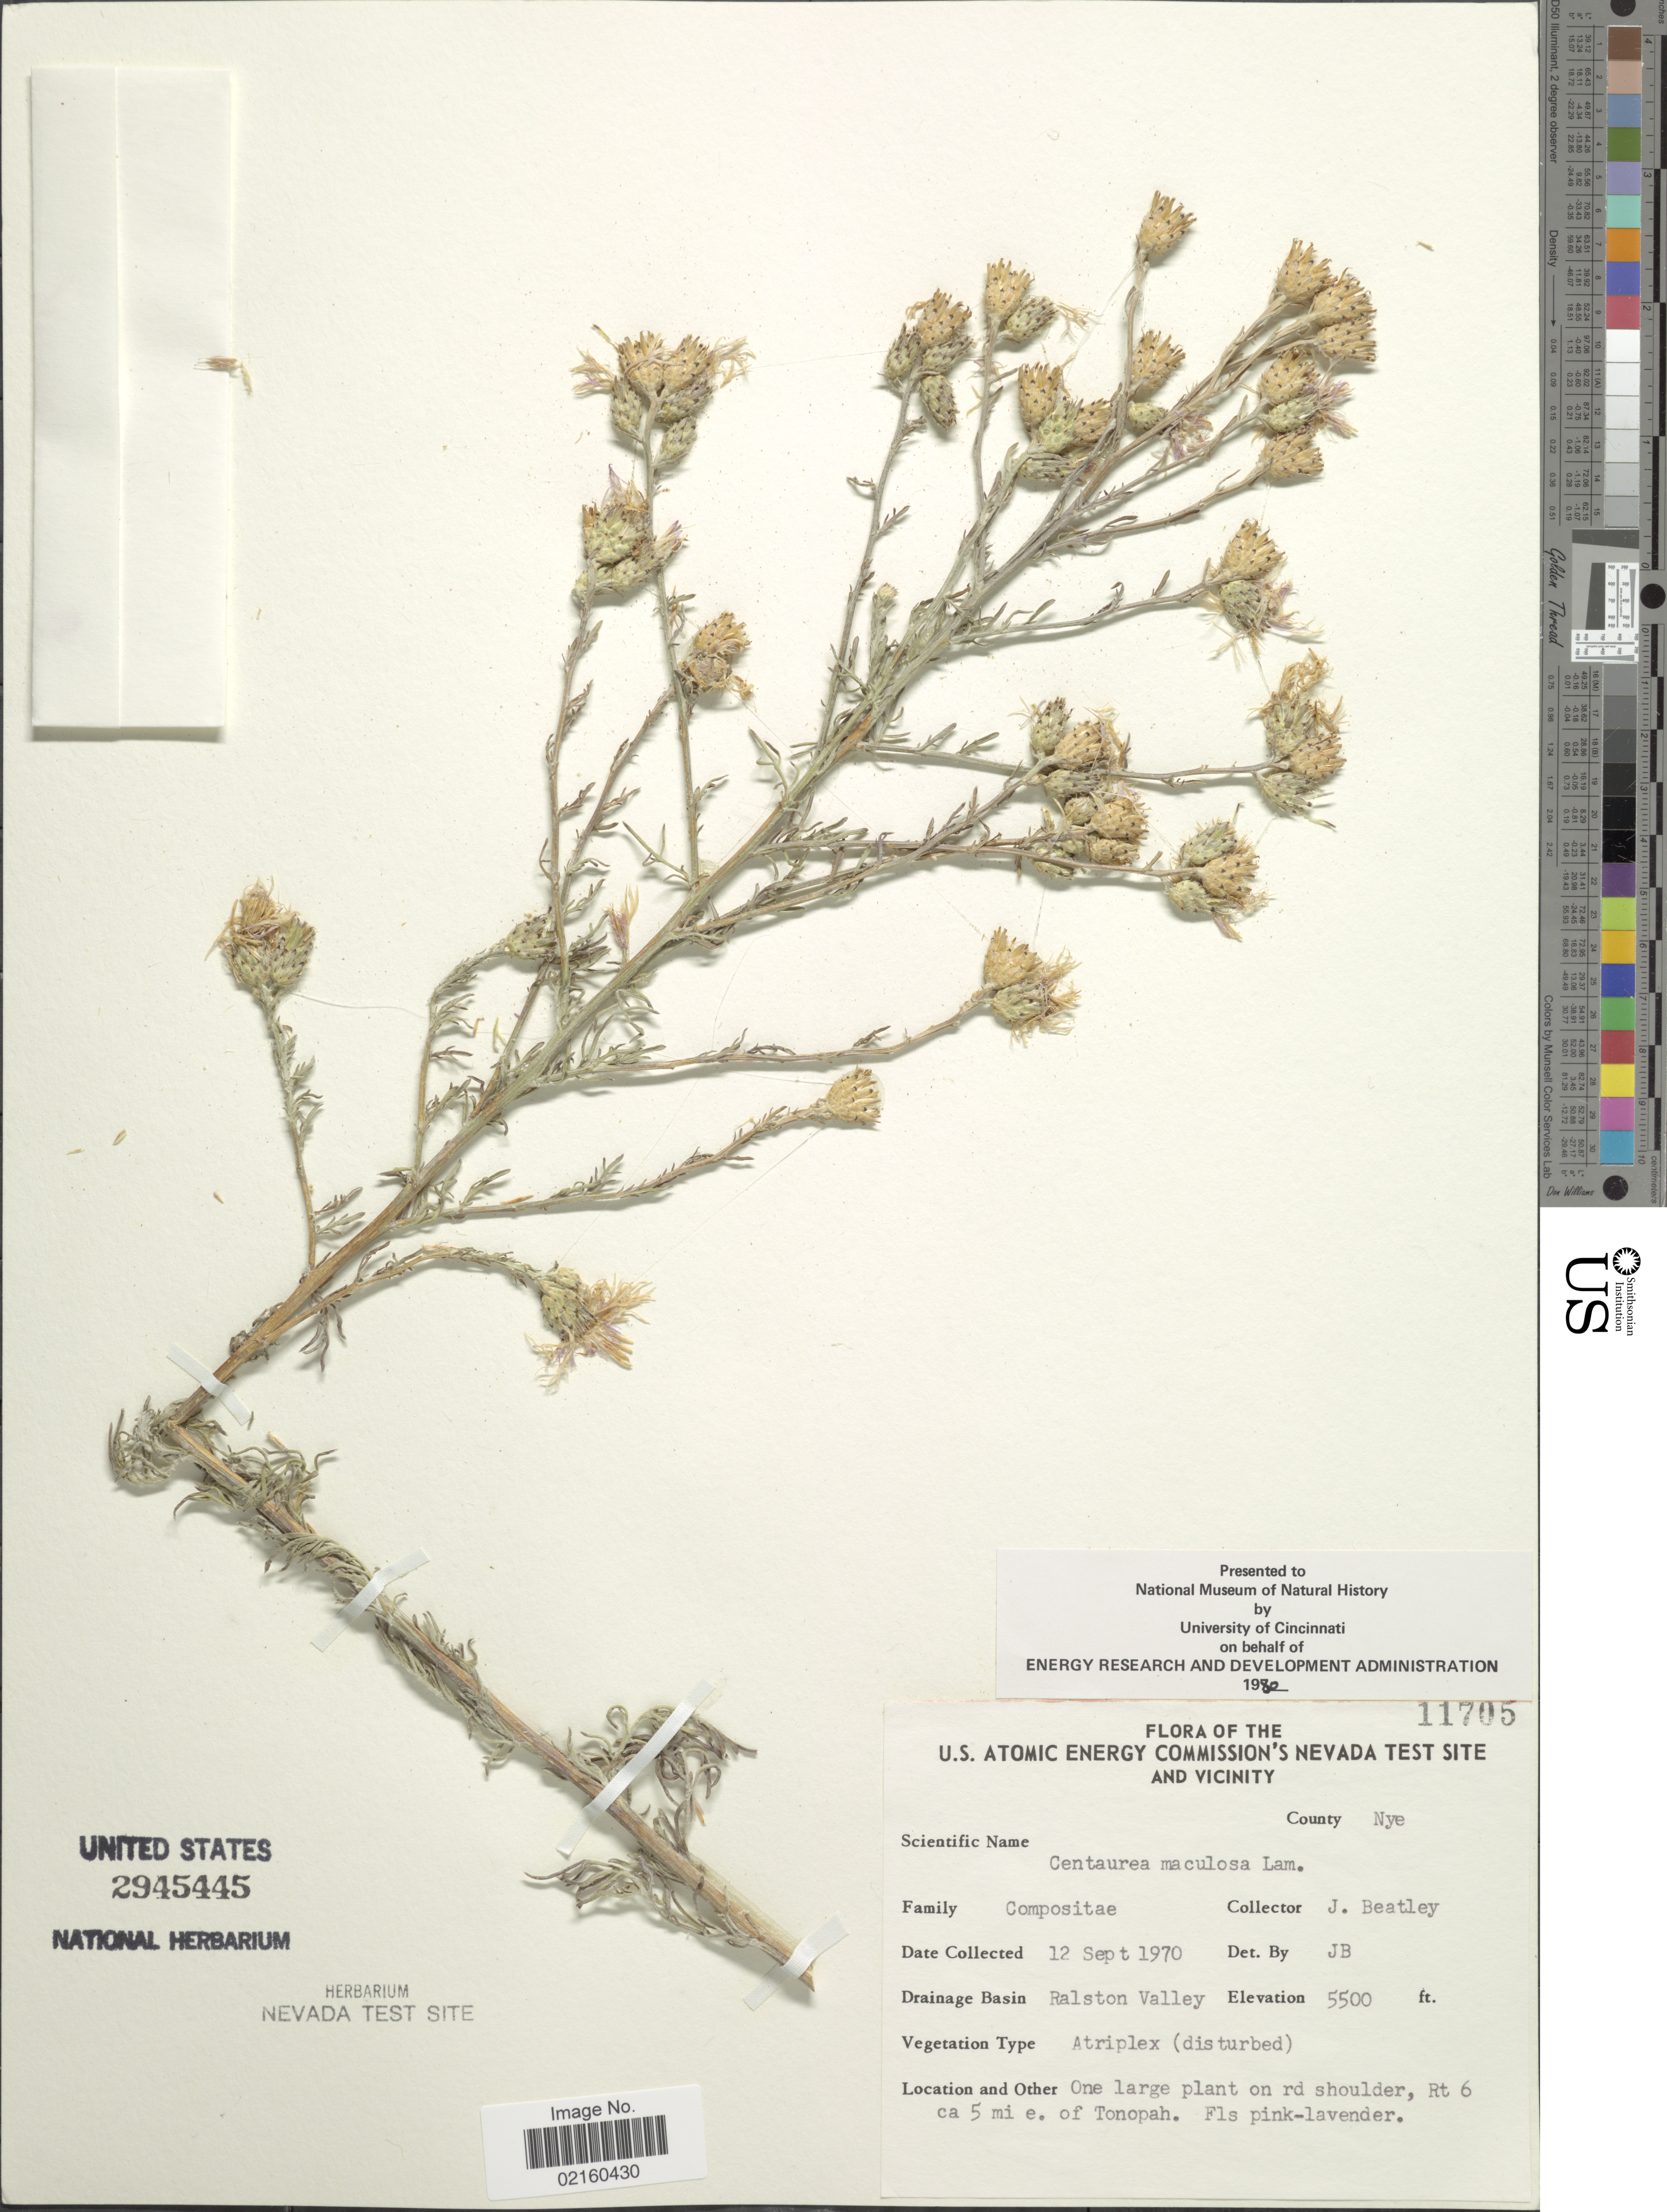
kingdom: Plantae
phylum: Tracheophyta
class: Magnoliopsida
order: Asterales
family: Asteraceae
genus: Centaurea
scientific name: Centaurea stoebe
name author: L.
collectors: J. C. Beatley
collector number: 11705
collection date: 1970-09-12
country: United States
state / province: Nevada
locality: U. S. Atomic Energy Commission's Nevada Test Site and Vicinity, County Nye, Ralston Valley, Rt 6 ca 5 mi e. of Tonopah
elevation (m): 1676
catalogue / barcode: US 2945445